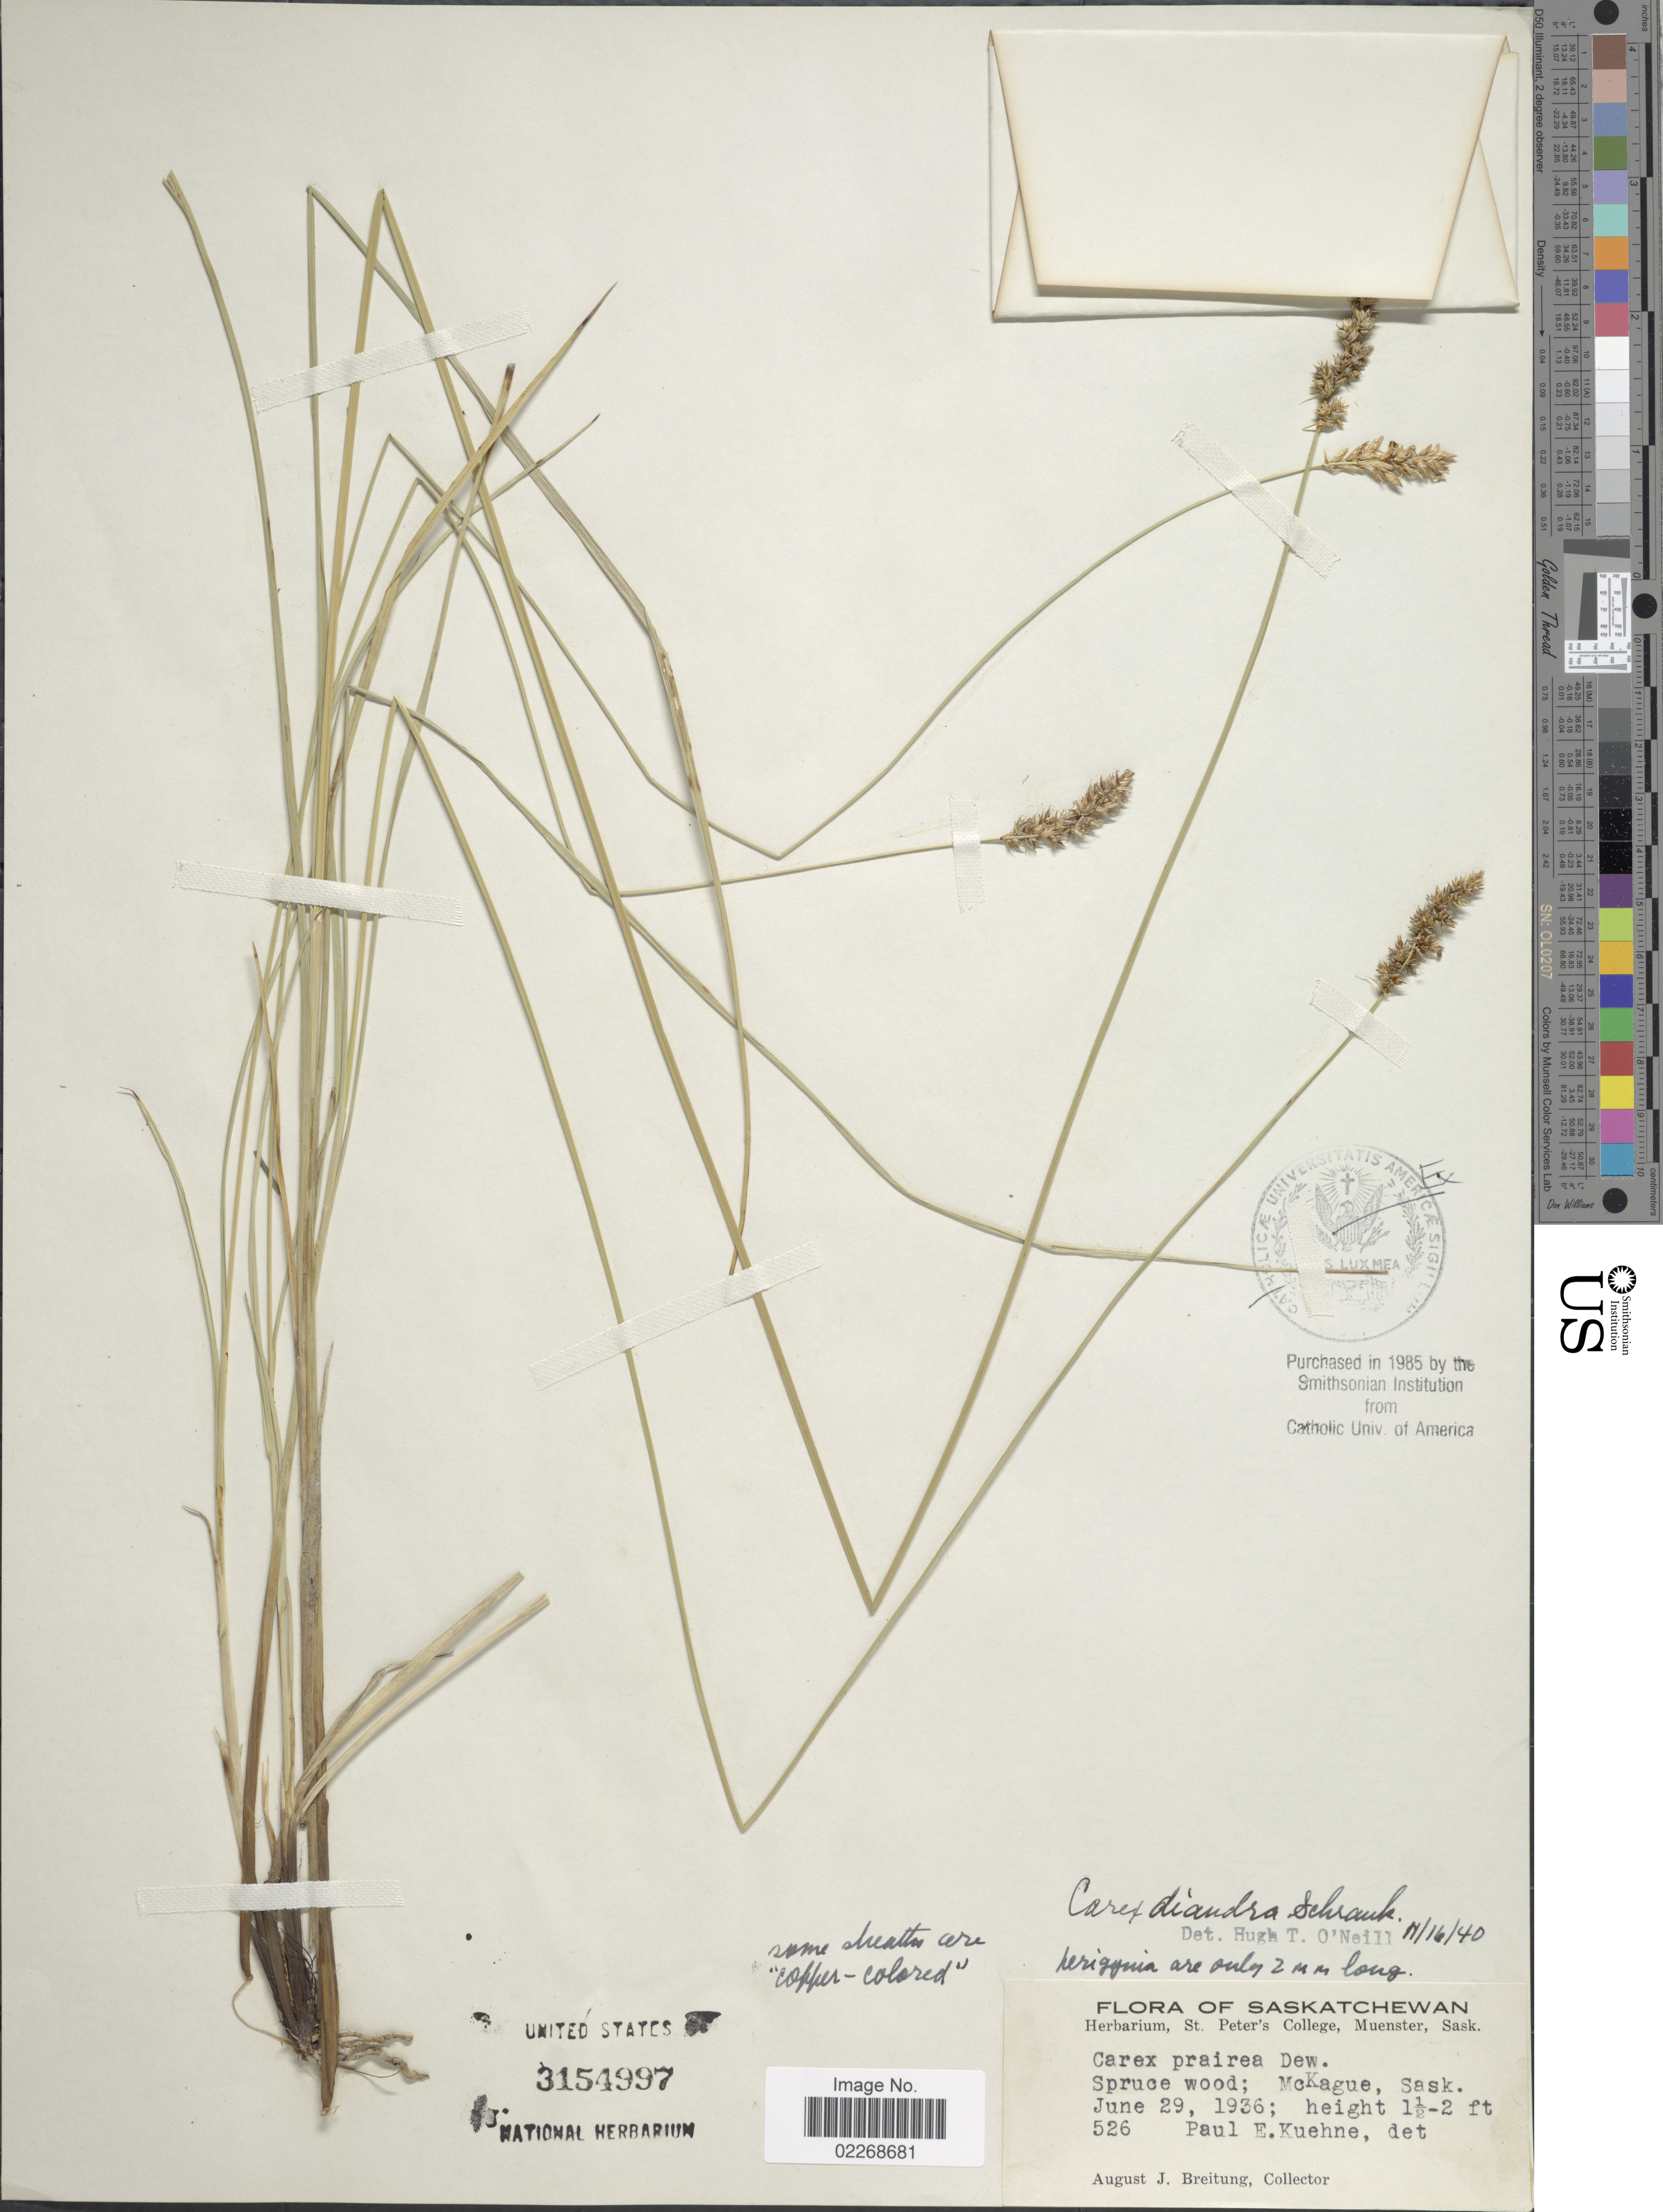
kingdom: Plantae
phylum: Tracheophyta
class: Liliopsida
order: Poales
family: Cyperaceae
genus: Carex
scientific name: Carex diandra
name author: Schrank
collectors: A. Breitung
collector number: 526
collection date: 1936-06-29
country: Canada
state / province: Saskatchewan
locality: Spruce wood; McKague, Sask.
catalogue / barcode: US 3154997